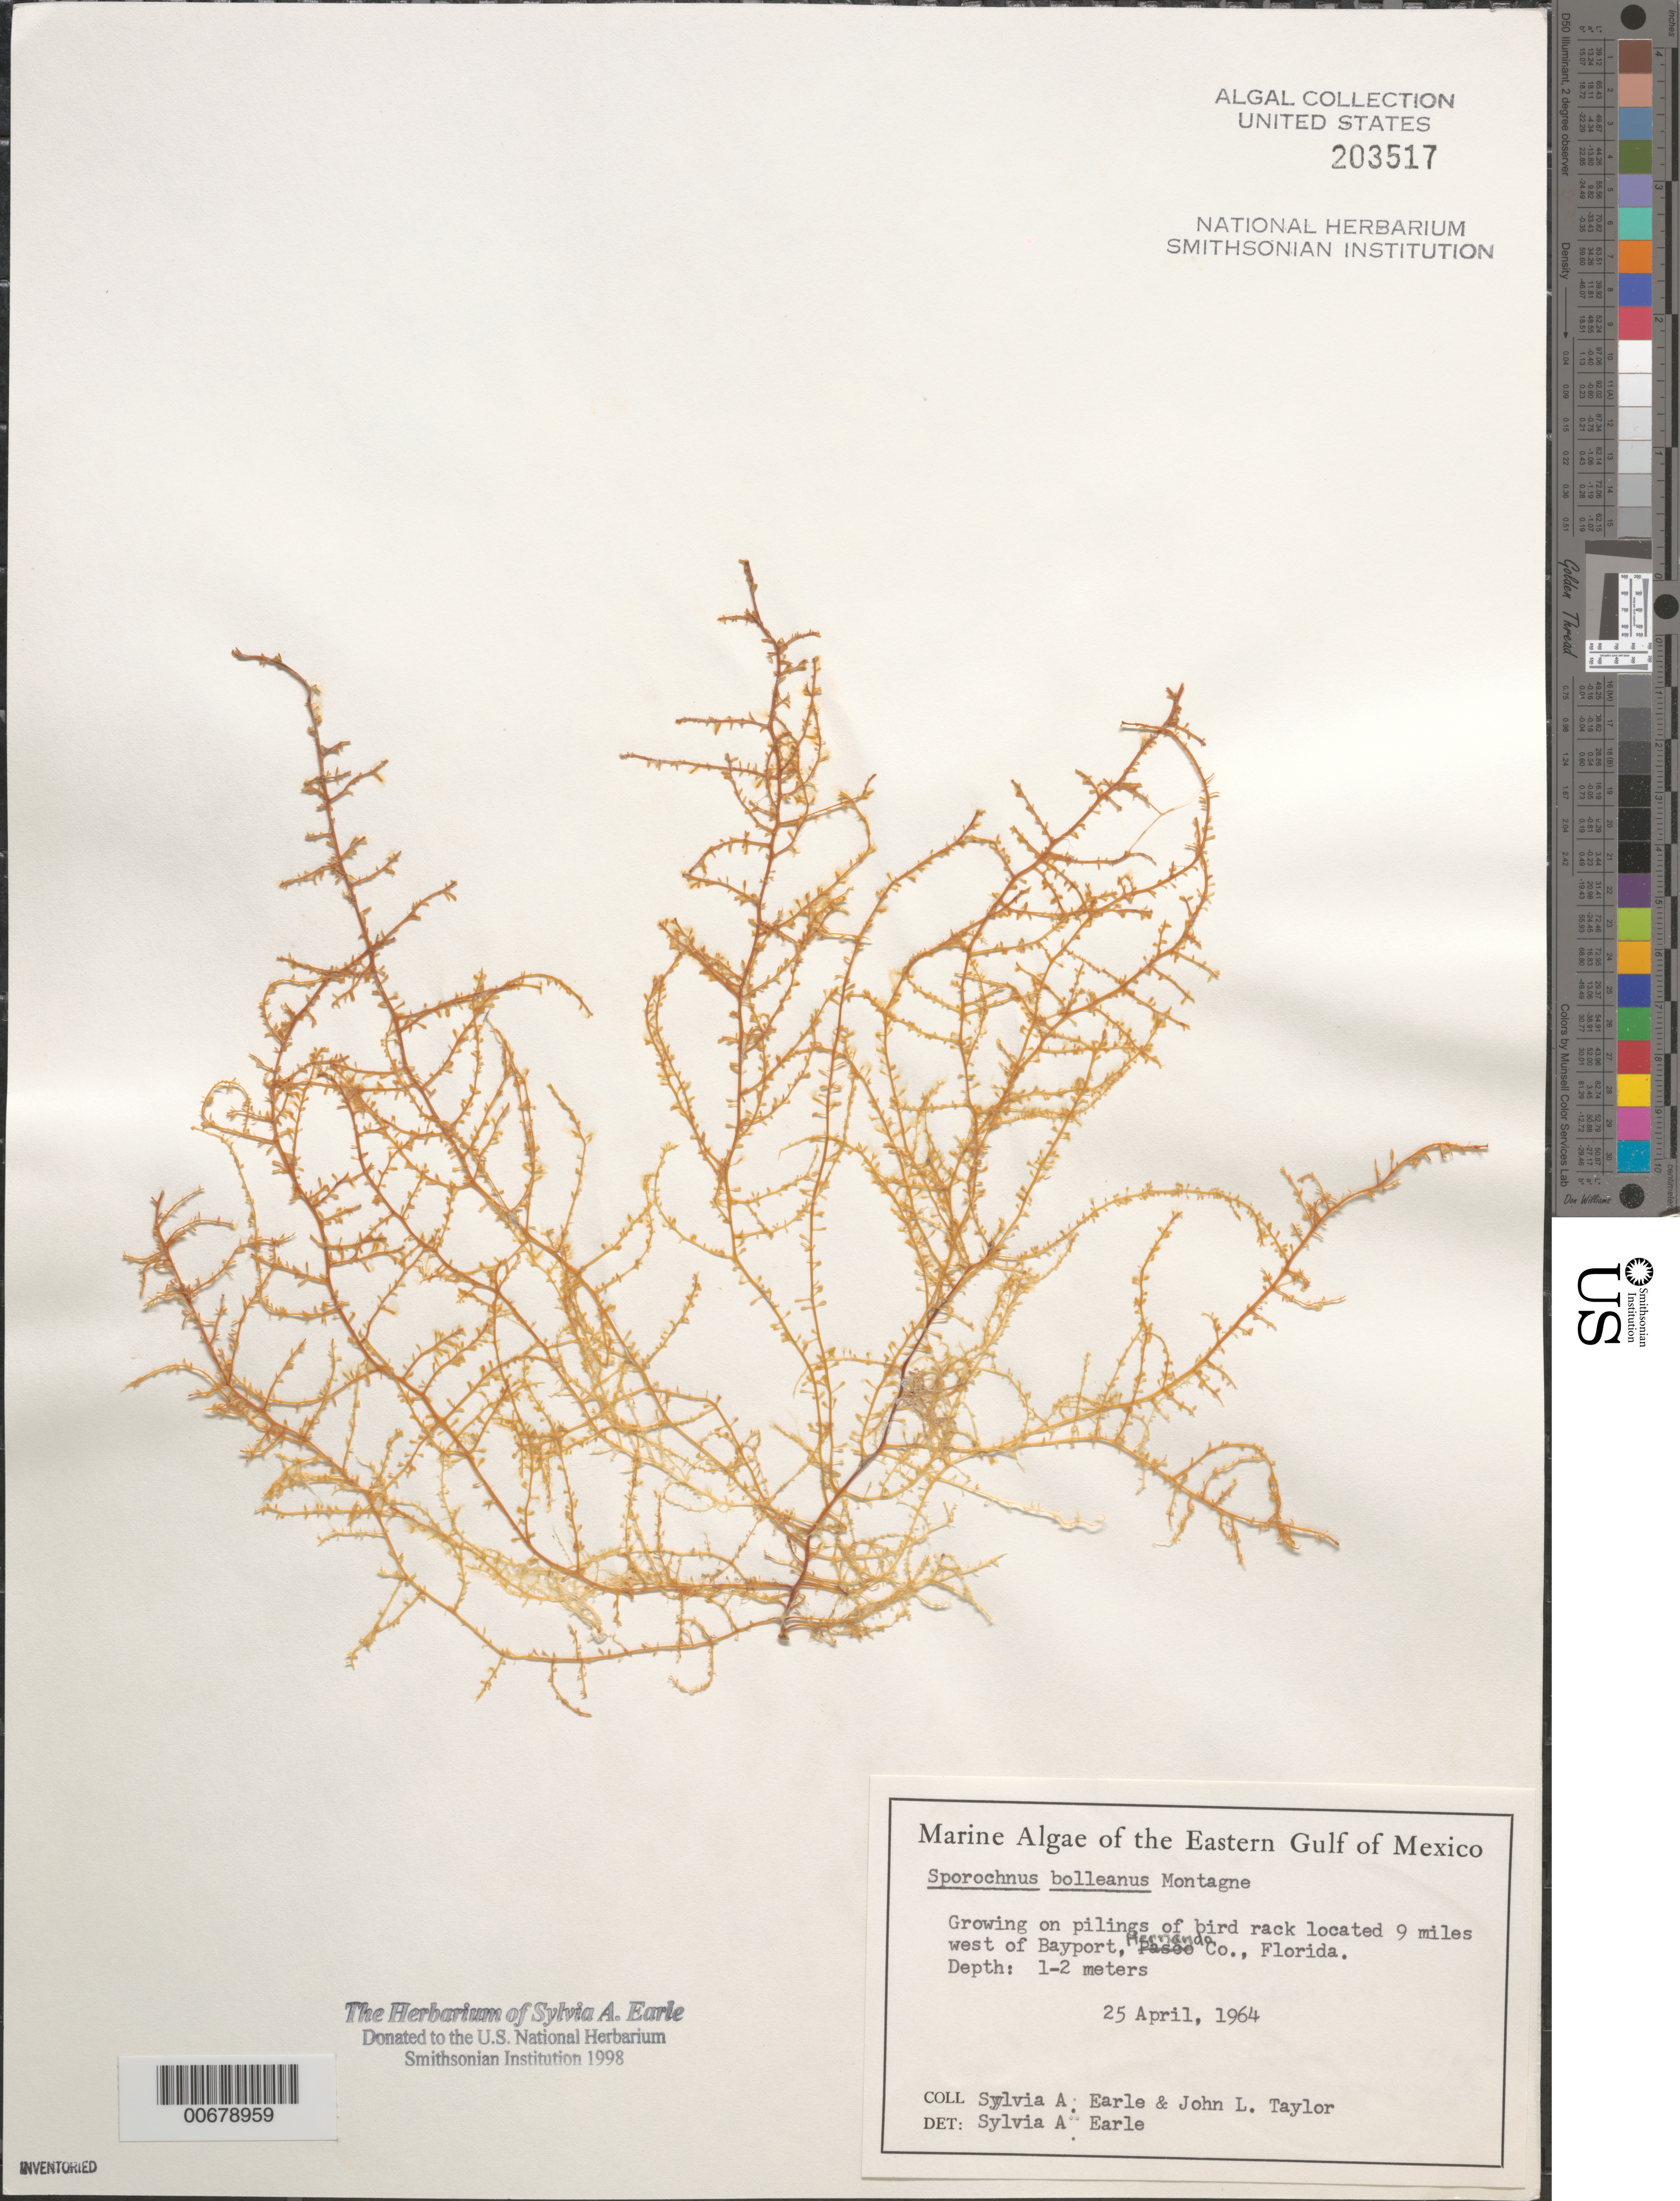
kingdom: Chromista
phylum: Ochrophyta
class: Phaeophyceae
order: Sporochnales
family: Sporochnaceae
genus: Sporochnus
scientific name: Sporochnus bolleanus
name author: Mont.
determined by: Earle, S. A.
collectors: S. A. Earle & J. L. Taylor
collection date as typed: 25 Apr 1964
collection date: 1964-04-25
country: United States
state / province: Florida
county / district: Hernando County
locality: Bird rack 9 miles west of Bayport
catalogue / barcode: US 203517